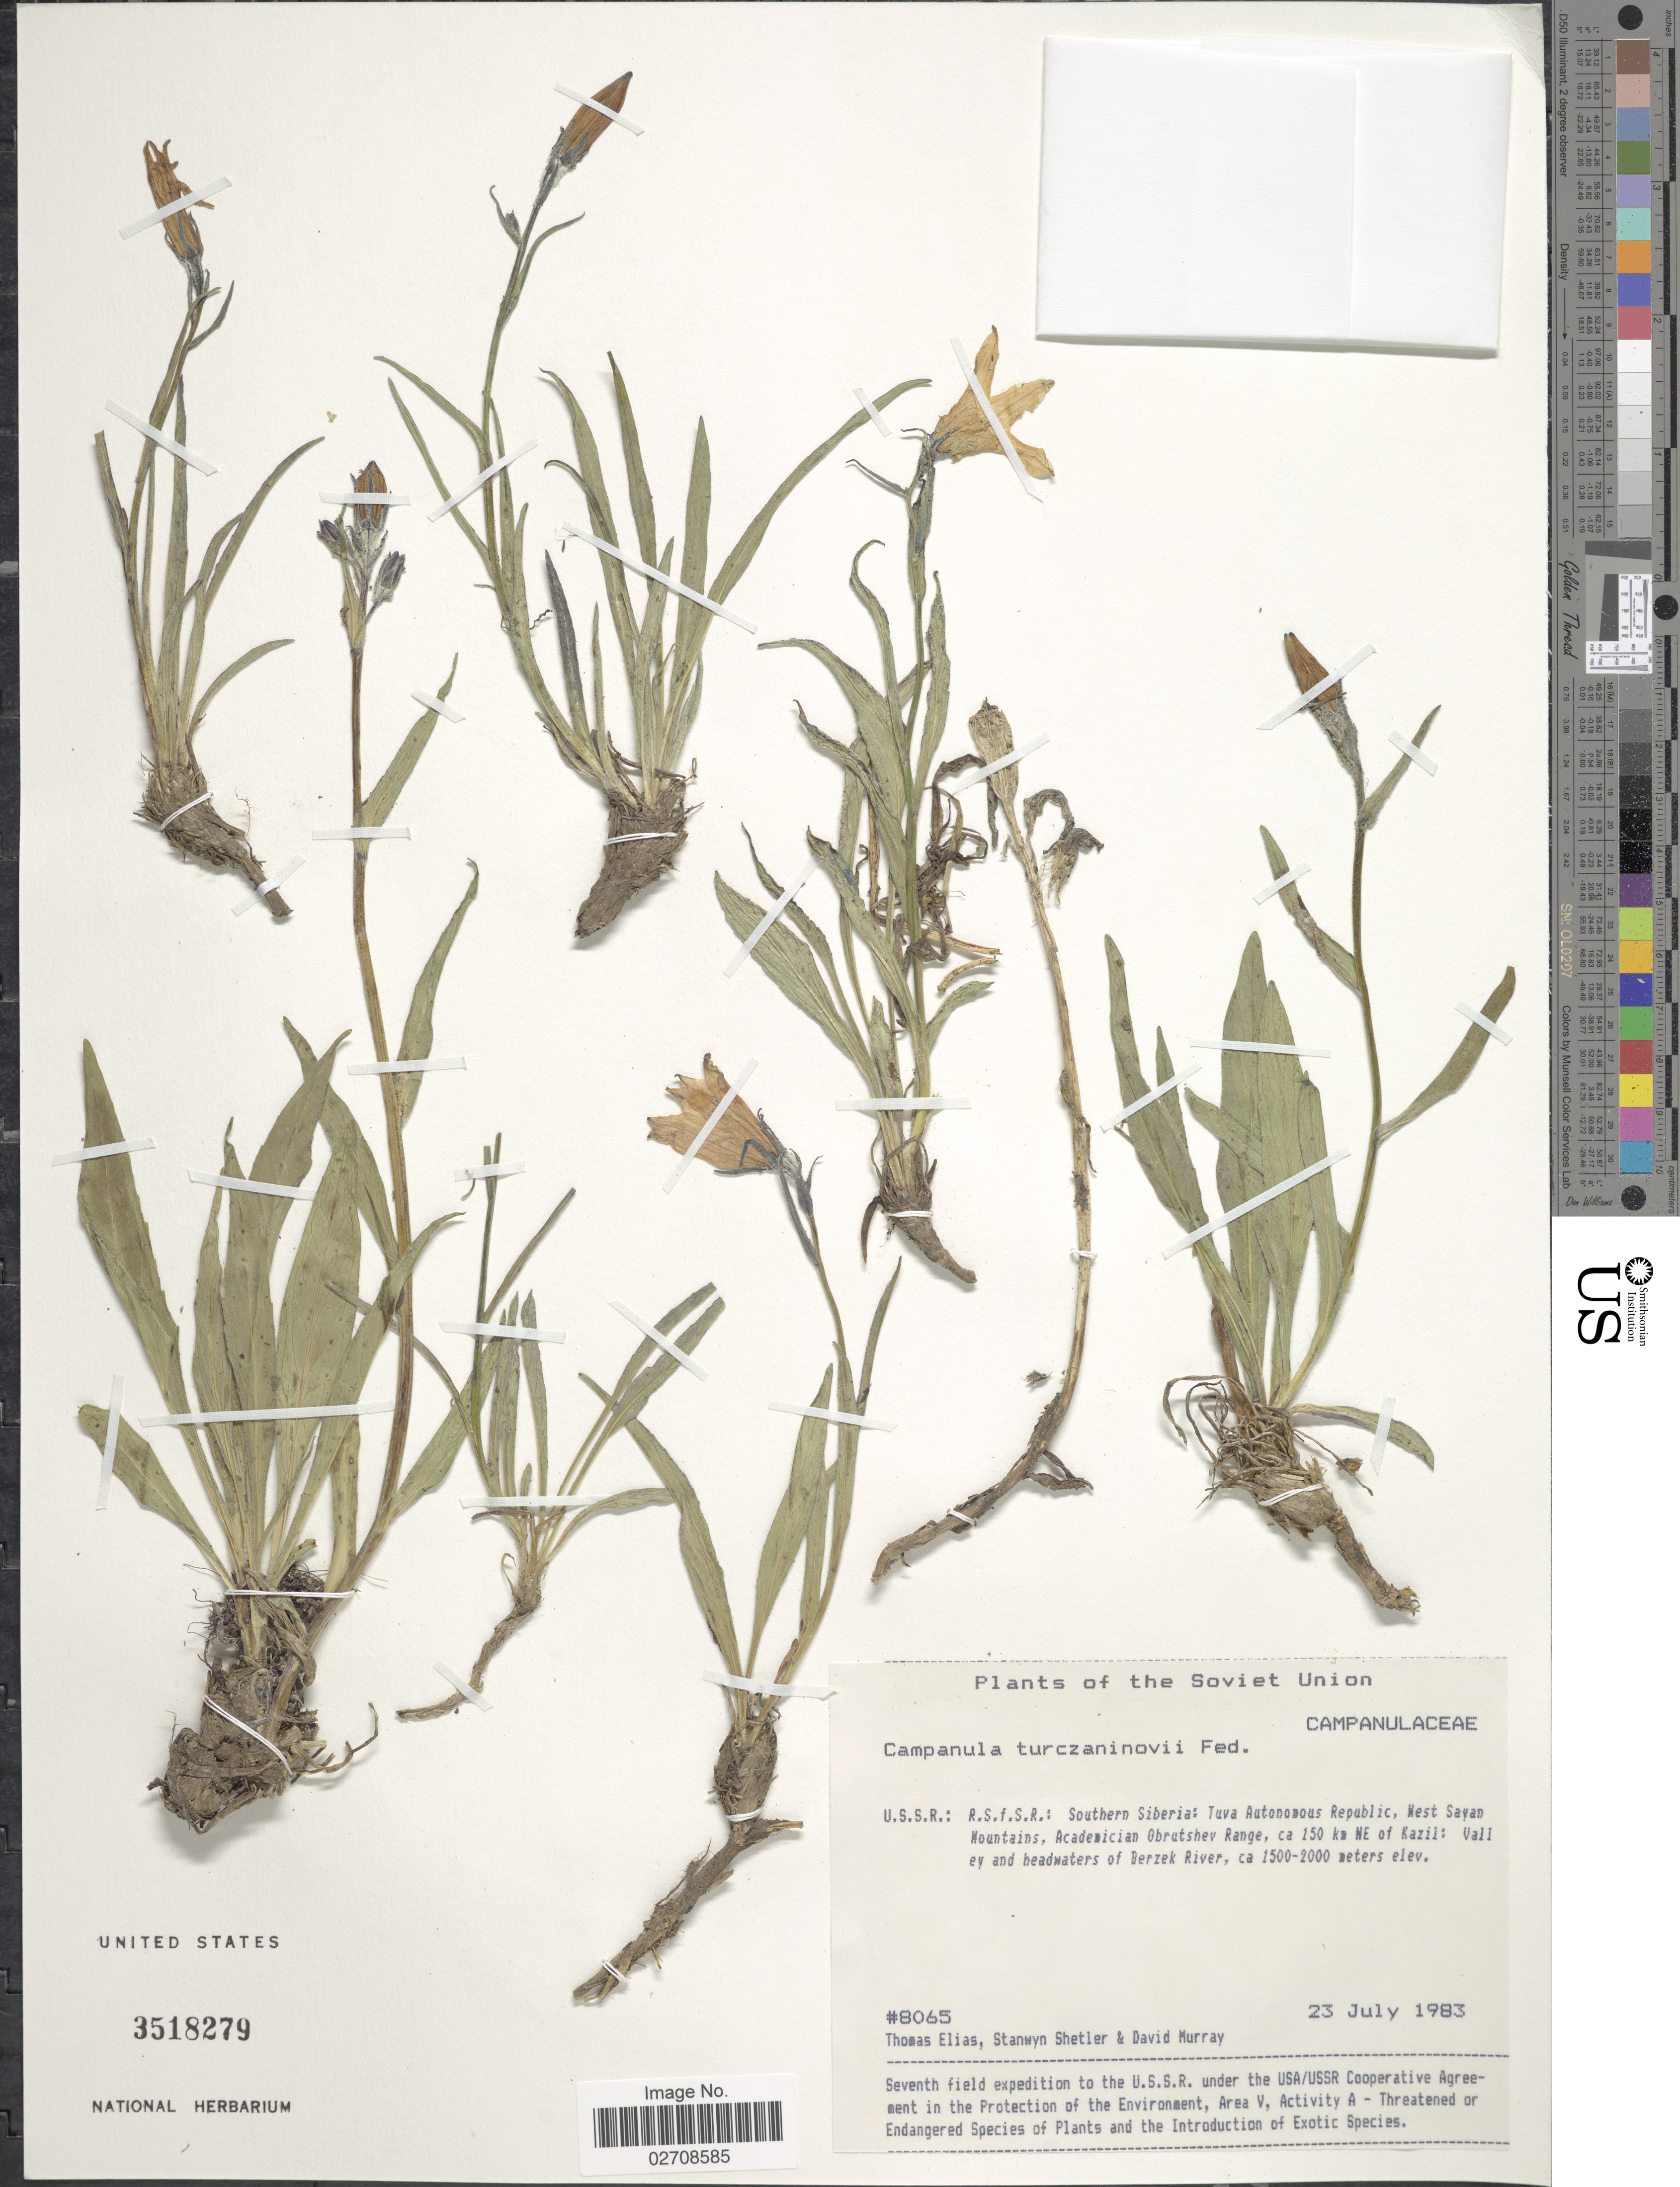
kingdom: Plantae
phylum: Tracheophyta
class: Magnoliopsida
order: Asterales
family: Campanulaceae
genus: Campanula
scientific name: Campanula turczaninovii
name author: Fed.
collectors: T. S. Elias, S. Shetler & D. F. Murray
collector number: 8065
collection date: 1983-07-23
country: Russian Federation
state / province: Tuva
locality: The Soviet Union, U.S.S.R.: R.S.f.S.R.: Southern Siberia: Tuva Autonomous Republic, West Sayan Mountains, Academician Obrutshev Range, 150 km NE of Kazil, Valley and headwaters of Berzek River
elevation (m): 1500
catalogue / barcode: US 3518279